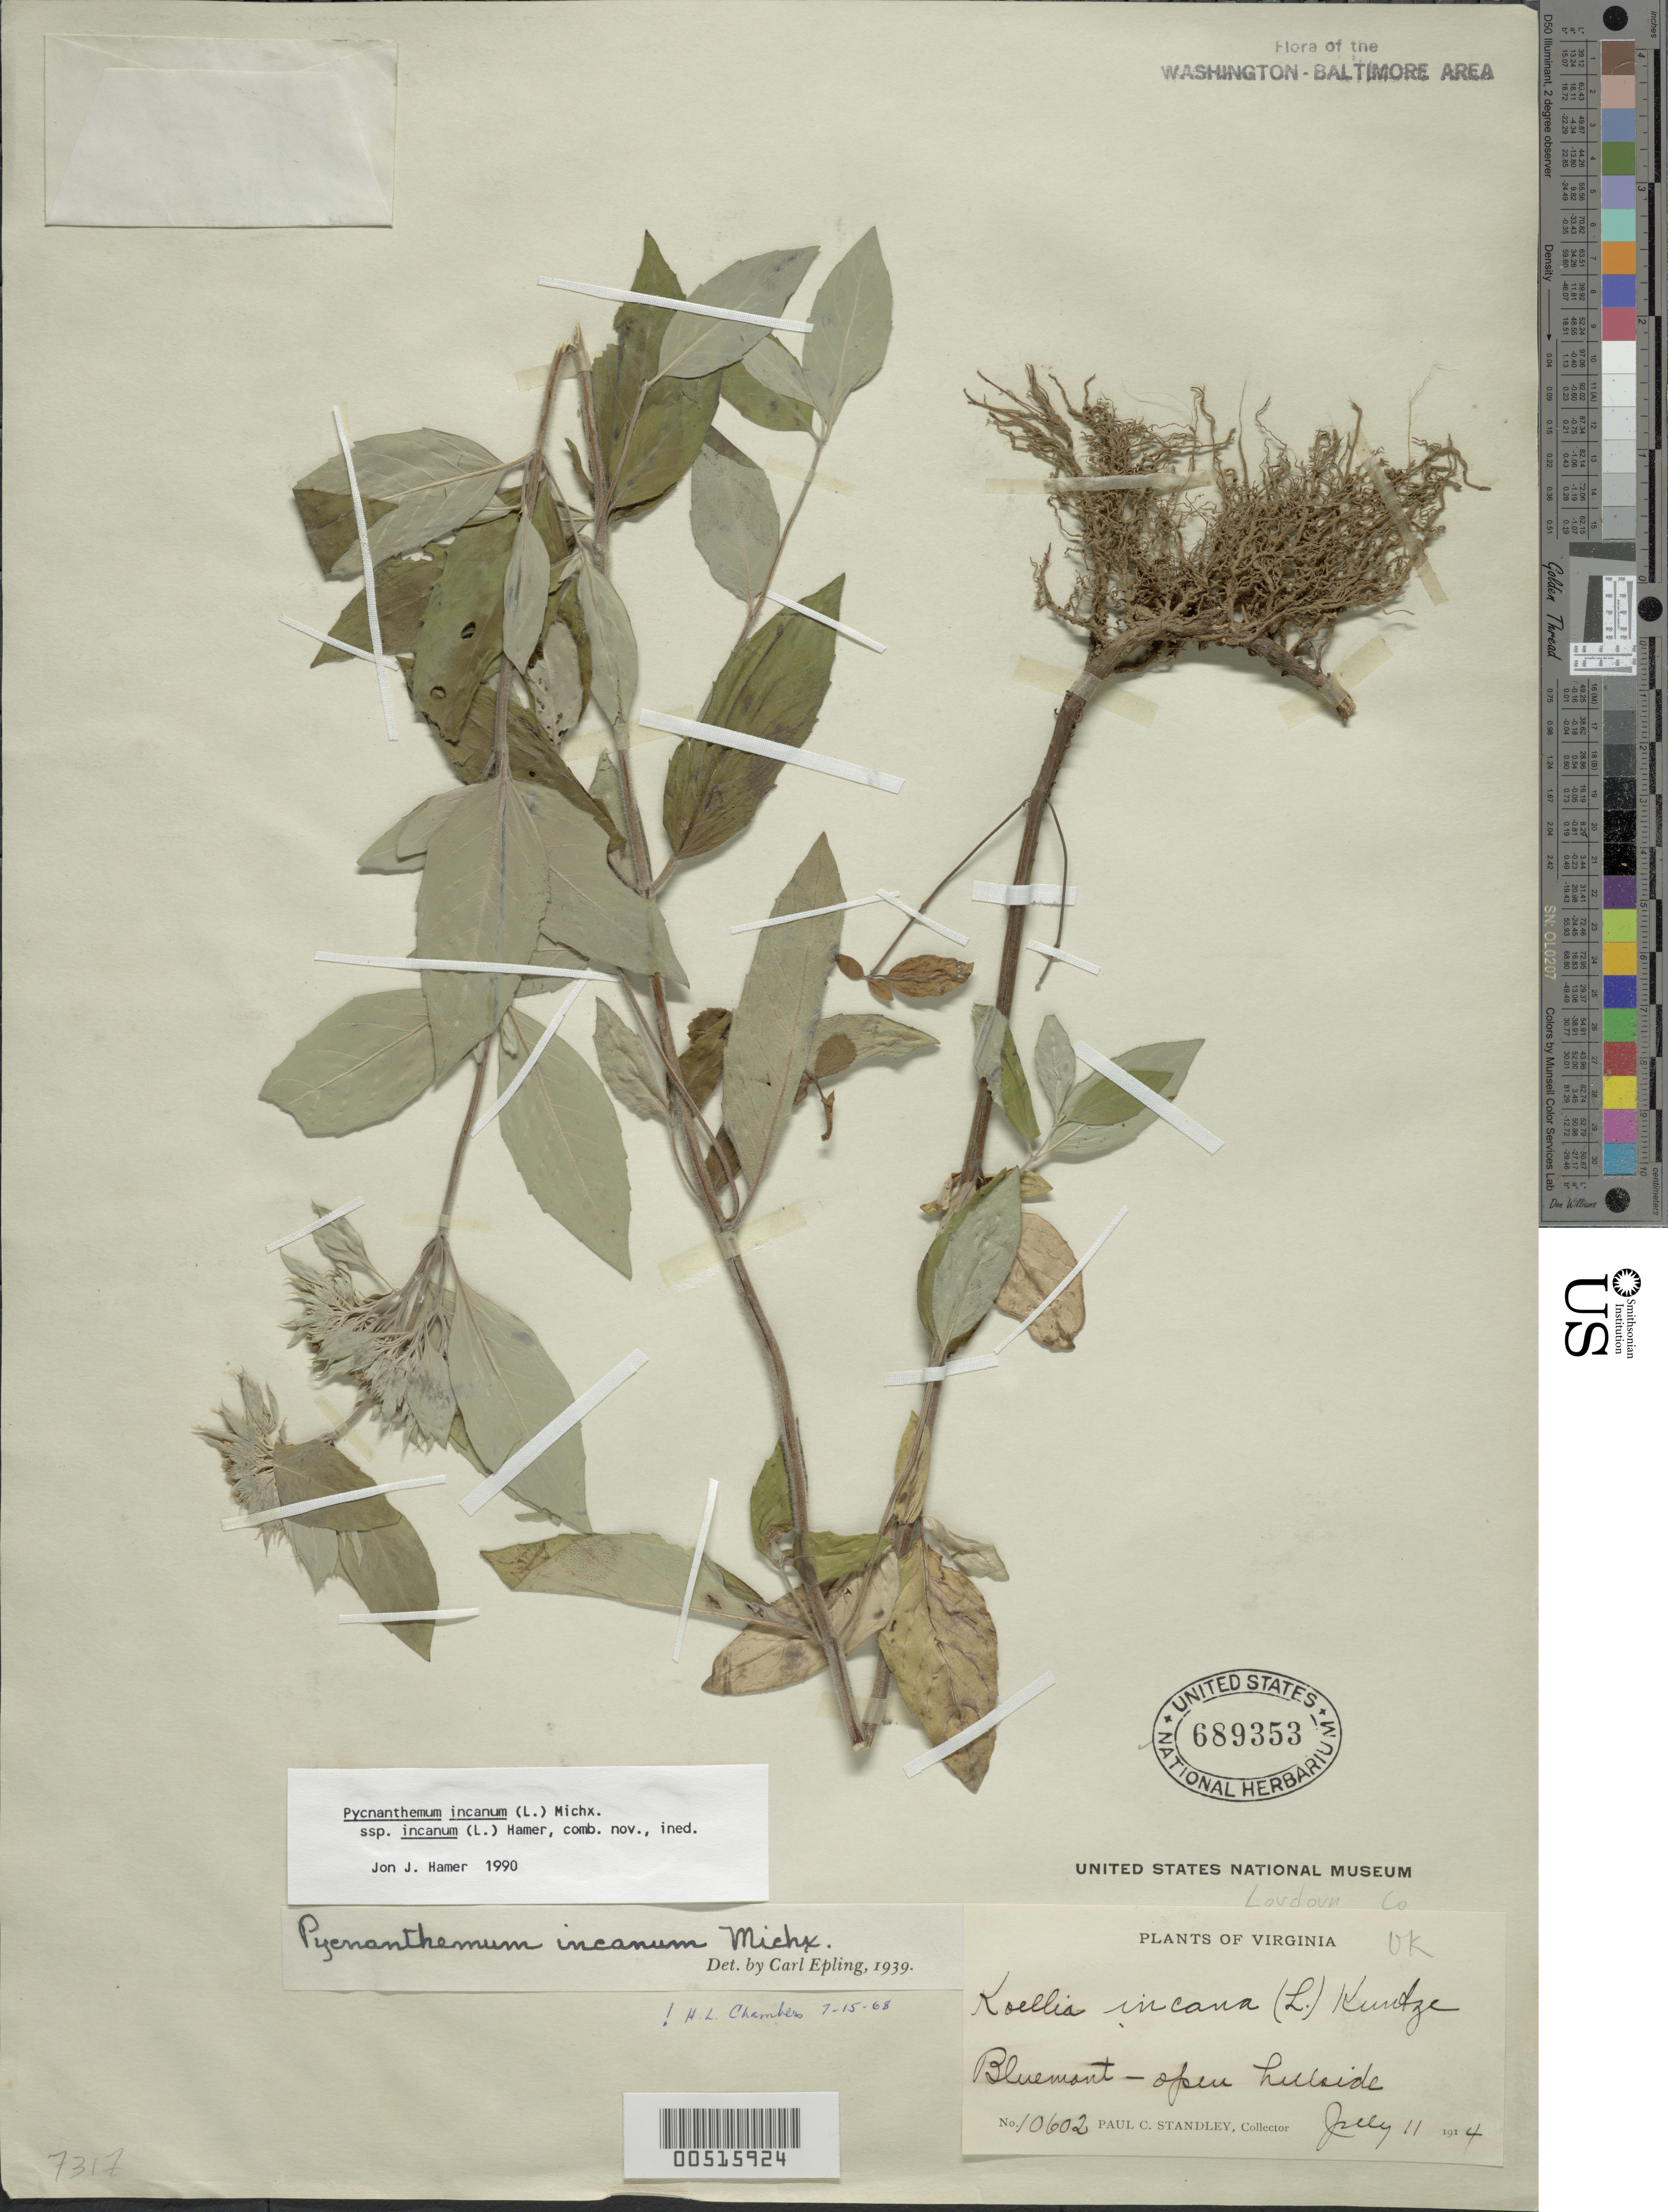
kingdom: Plantae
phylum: Tracheophyta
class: Magnoliopsida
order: Lamiales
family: Lamiaceae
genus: Pycnanthemum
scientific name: Pycnanthemum incanum subsp. incanum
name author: (L.) Michx.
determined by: Hamer, J. J.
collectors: P. C. Standley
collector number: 10602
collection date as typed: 11 Jul 1914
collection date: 1914-07-11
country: United States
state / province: Virginia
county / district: Loudoun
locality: Bluemont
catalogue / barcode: US 689353